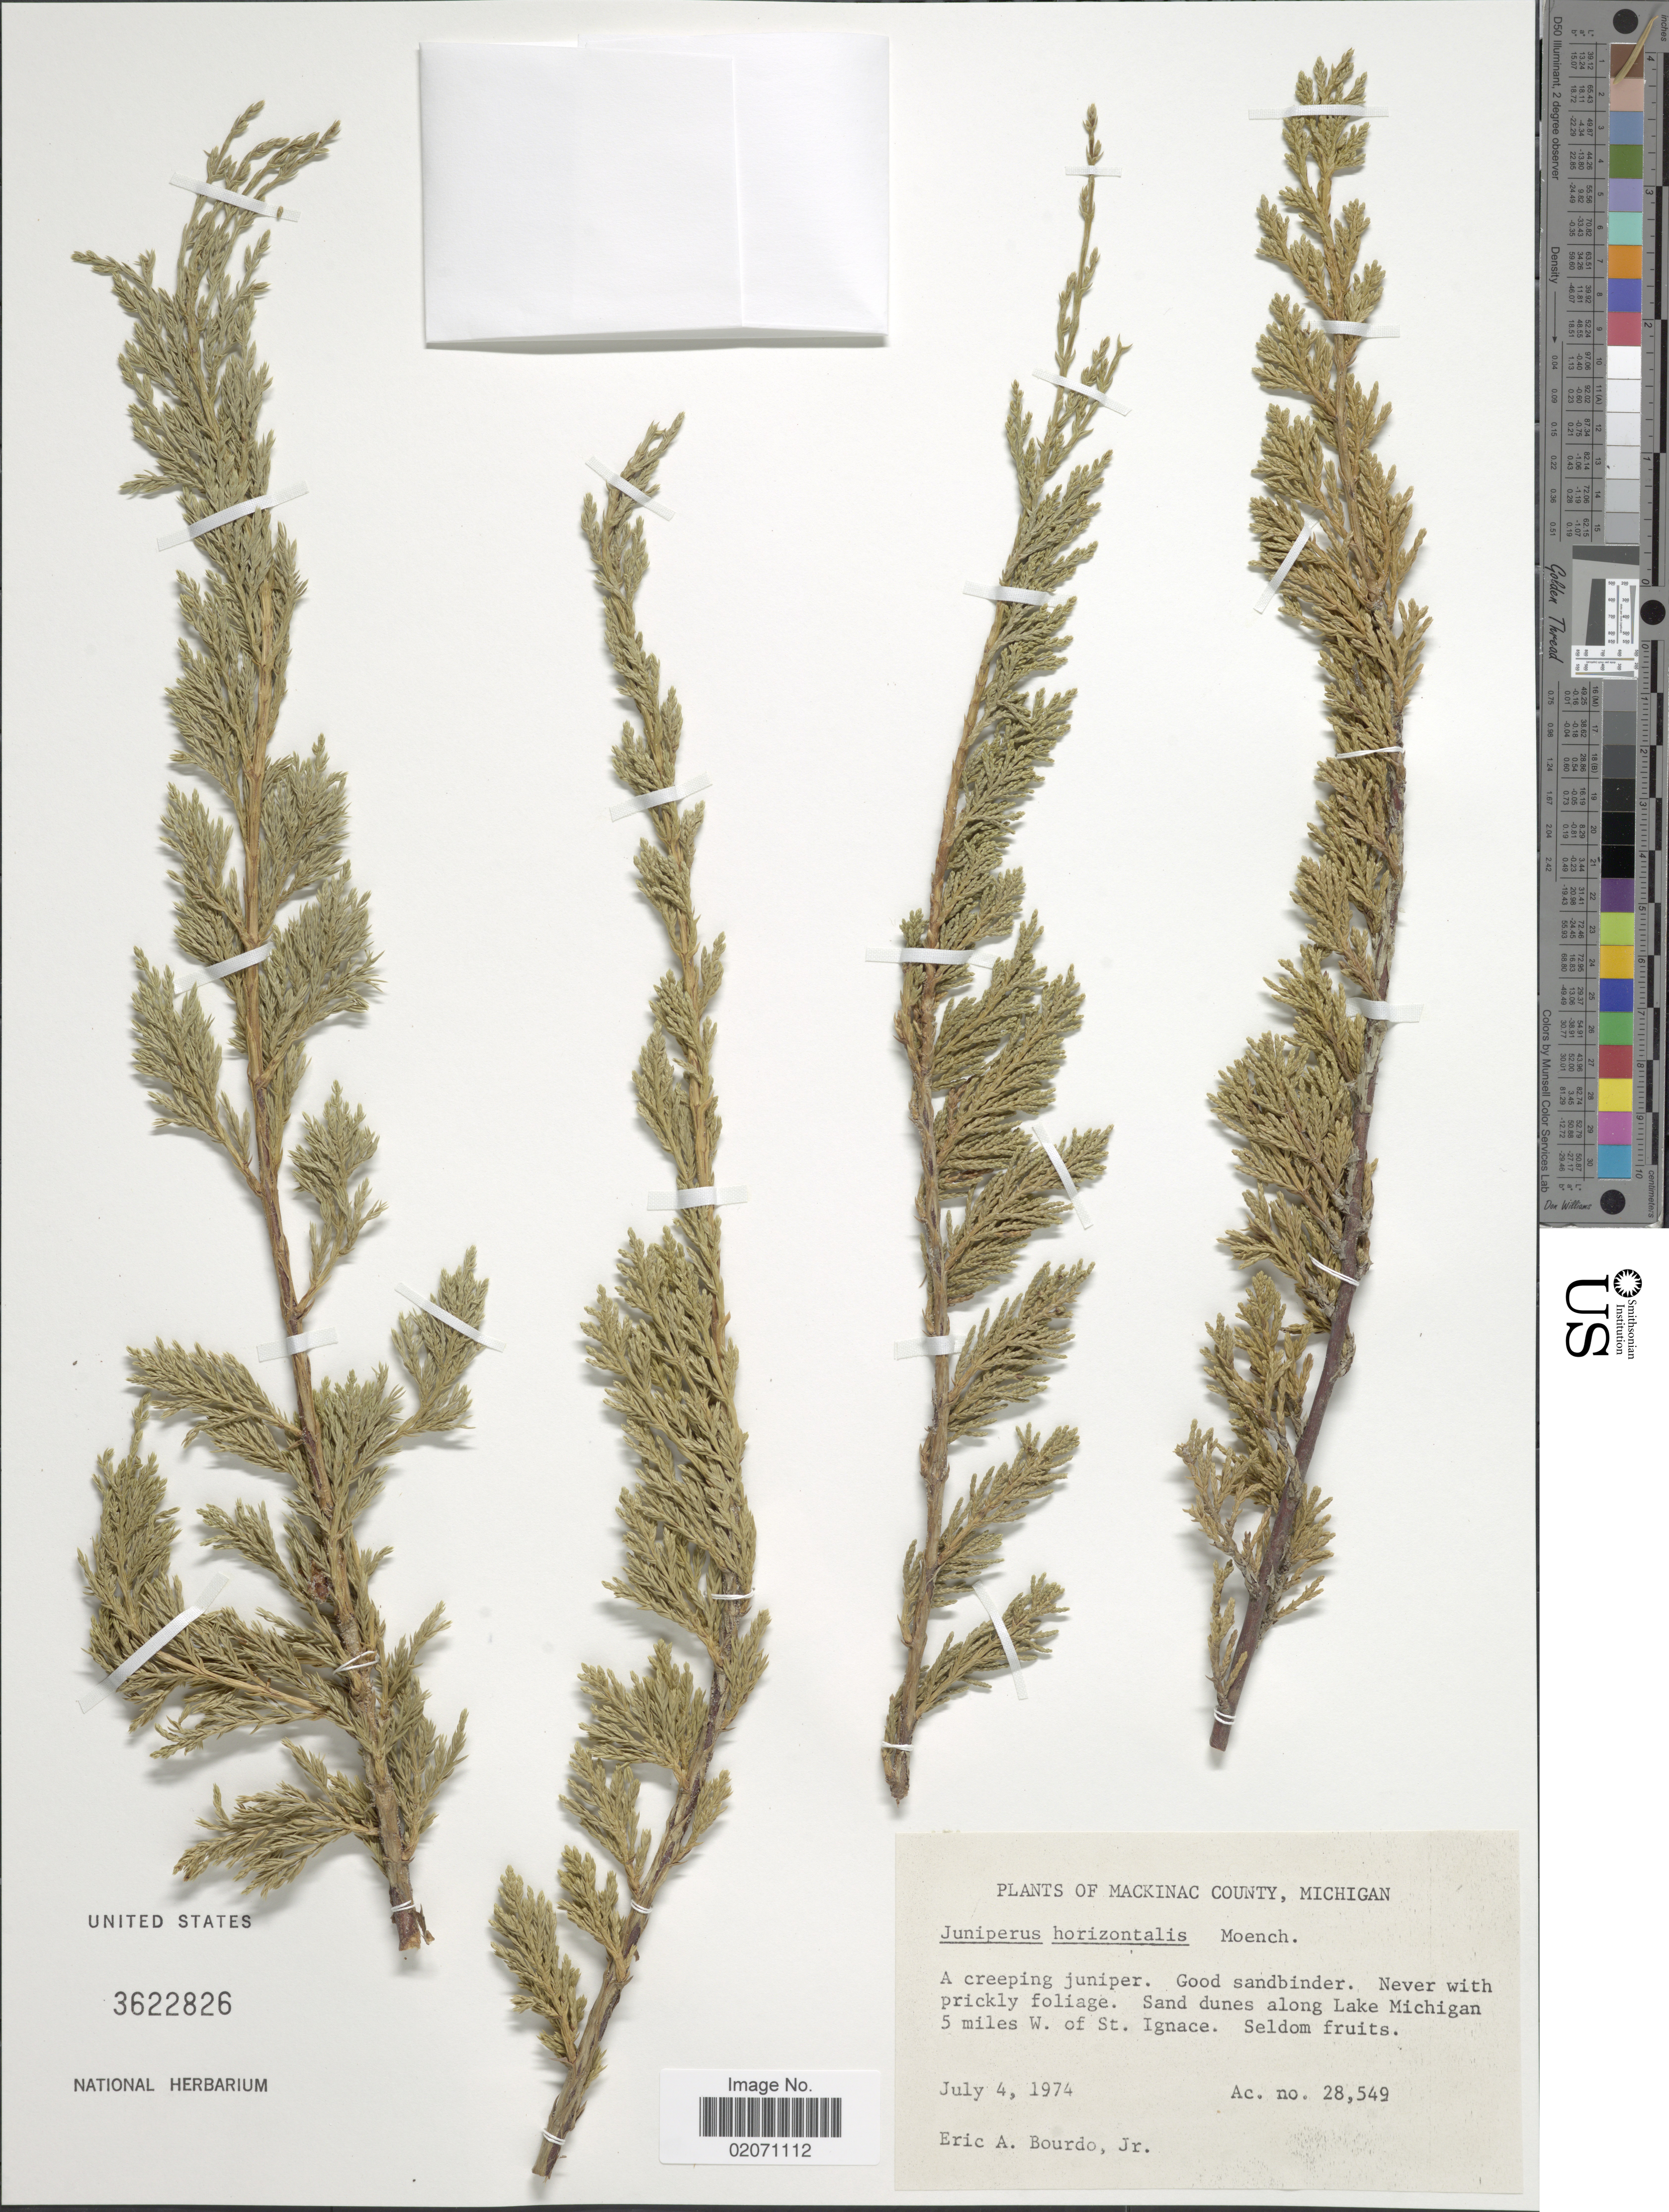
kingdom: Plantae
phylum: Tracheophyta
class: Pinopsida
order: Pinales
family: Cupressaceae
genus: Juniperus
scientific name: Juniperus horizontalis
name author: Moench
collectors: E. Bourdo Jr.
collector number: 28549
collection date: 1974-07-04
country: United States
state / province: Michigan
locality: Mackinac County, sand dunes along Lake Michigan 5 miles W. of St. Ignace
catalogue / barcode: US 3622826